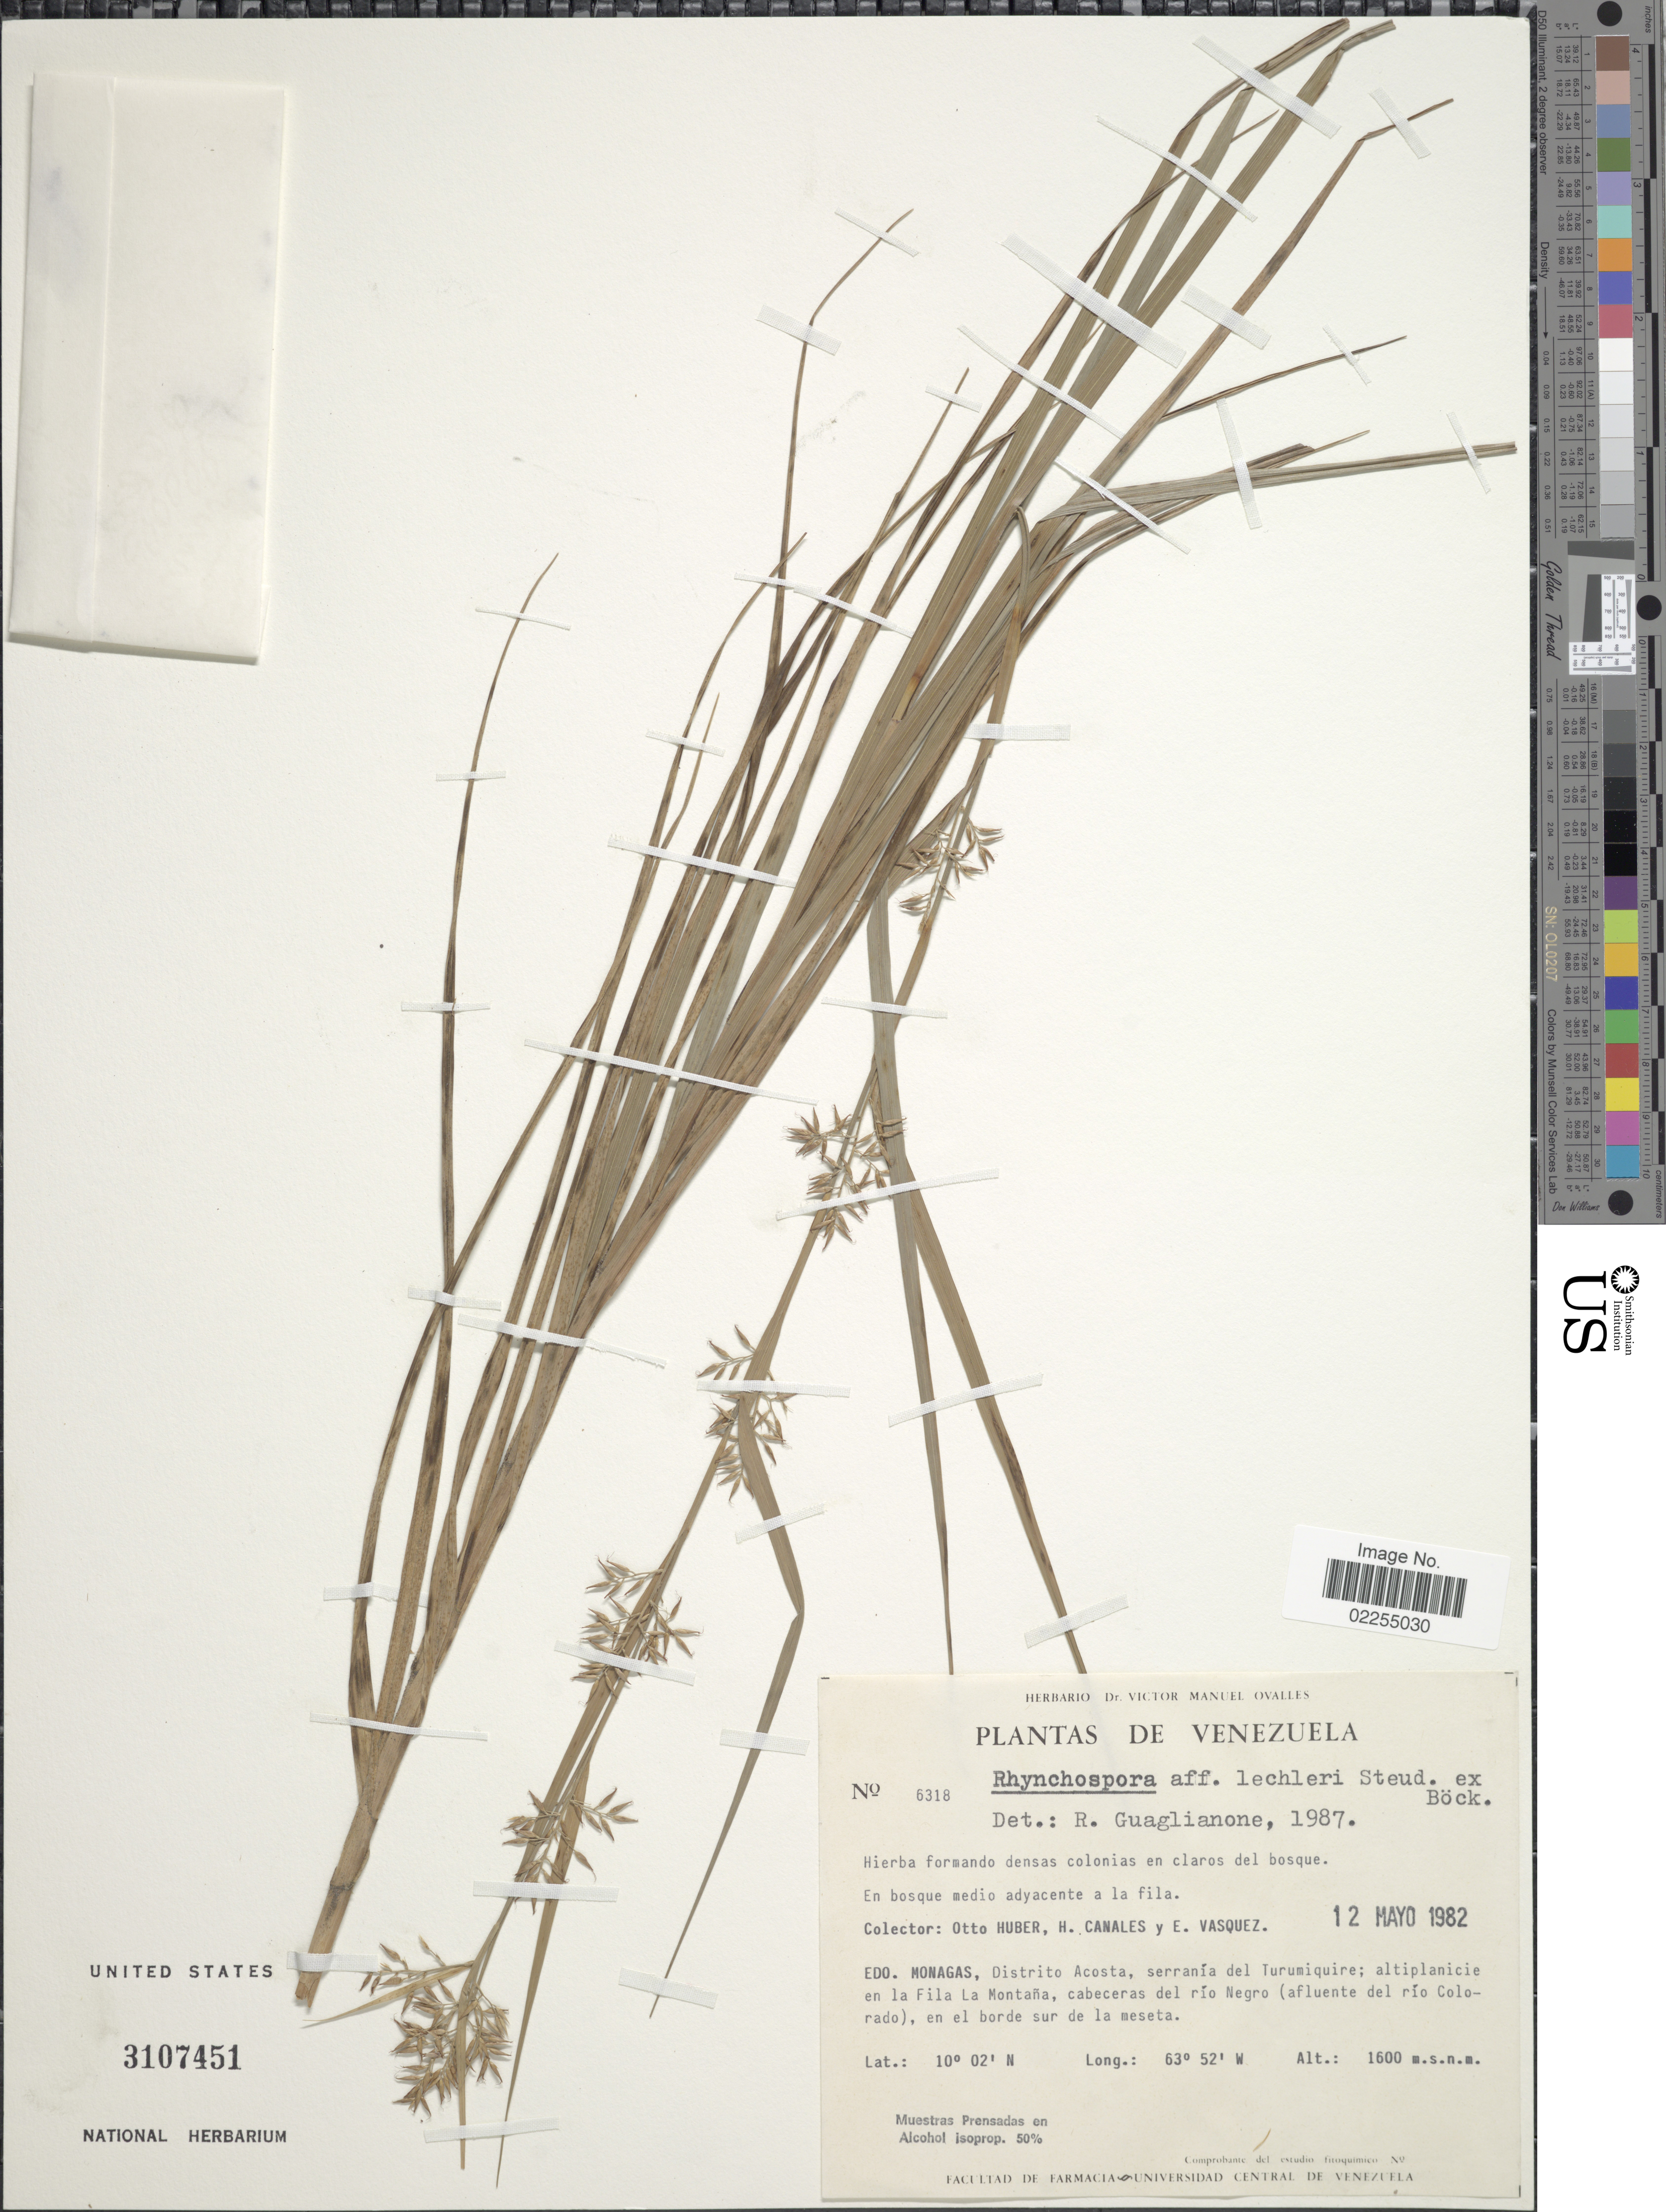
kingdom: Plantae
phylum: Tracheophyta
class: Liliopsida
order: Poales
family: Cyperaceae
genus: Rhynchospora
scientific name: Rhynchospora lechleri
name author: Steud. ex Boeckeler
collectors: O. Huber, H. Canales & E. Vasquez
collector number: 6318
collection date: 1982-05-12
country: Venezuela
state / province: Monagas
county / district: Acosta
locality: Distrio Acosta, serrania del Turumiquire; altiplanicie en la Fila La Montana, cabeceras del rio Negro (afluente del rio Colorado), en el borde sure de la meseta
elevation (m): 1600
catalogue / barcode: US 3107451